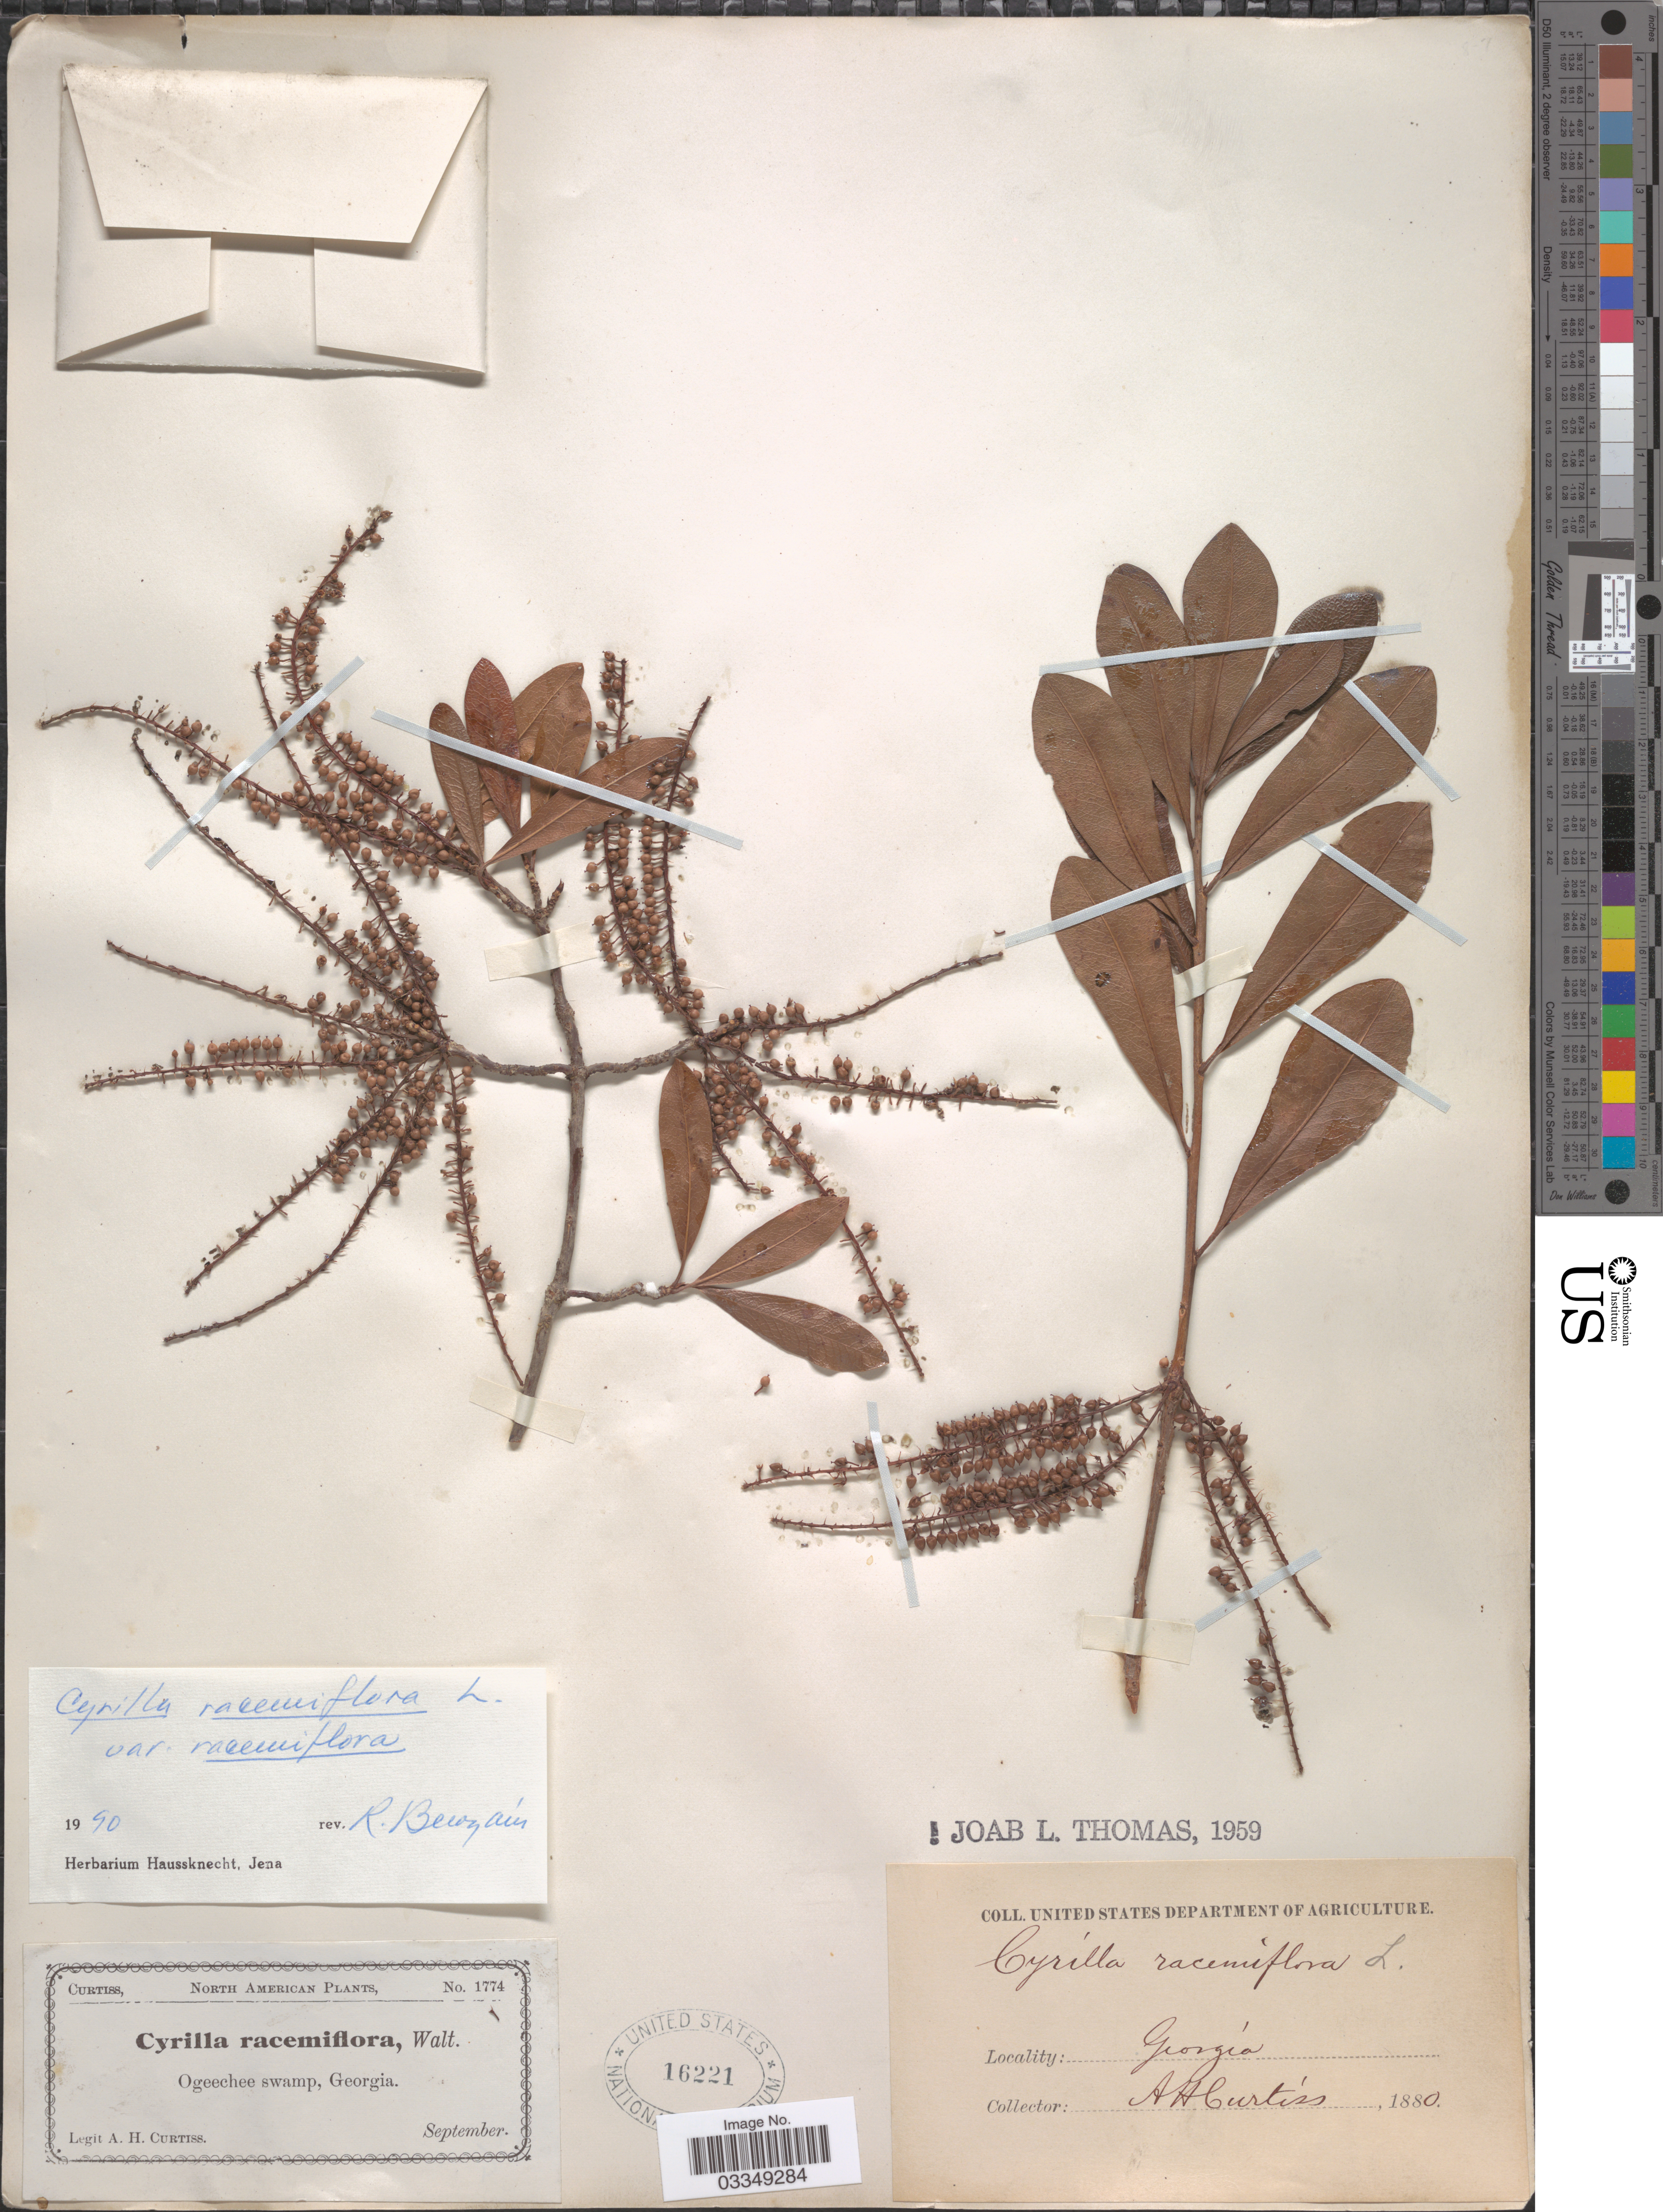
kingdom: Plantae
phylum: Tracheophyta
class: Magnoliopsida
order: Ericales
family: Cyrillaceae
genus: Cyrilla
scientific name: Cyrilla racemiflora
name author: L.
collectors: A. H. Curtiss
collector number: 1774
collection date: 1880-09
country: United States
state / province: Georgia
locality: Ogeechee swamp.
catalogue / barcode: US 16221